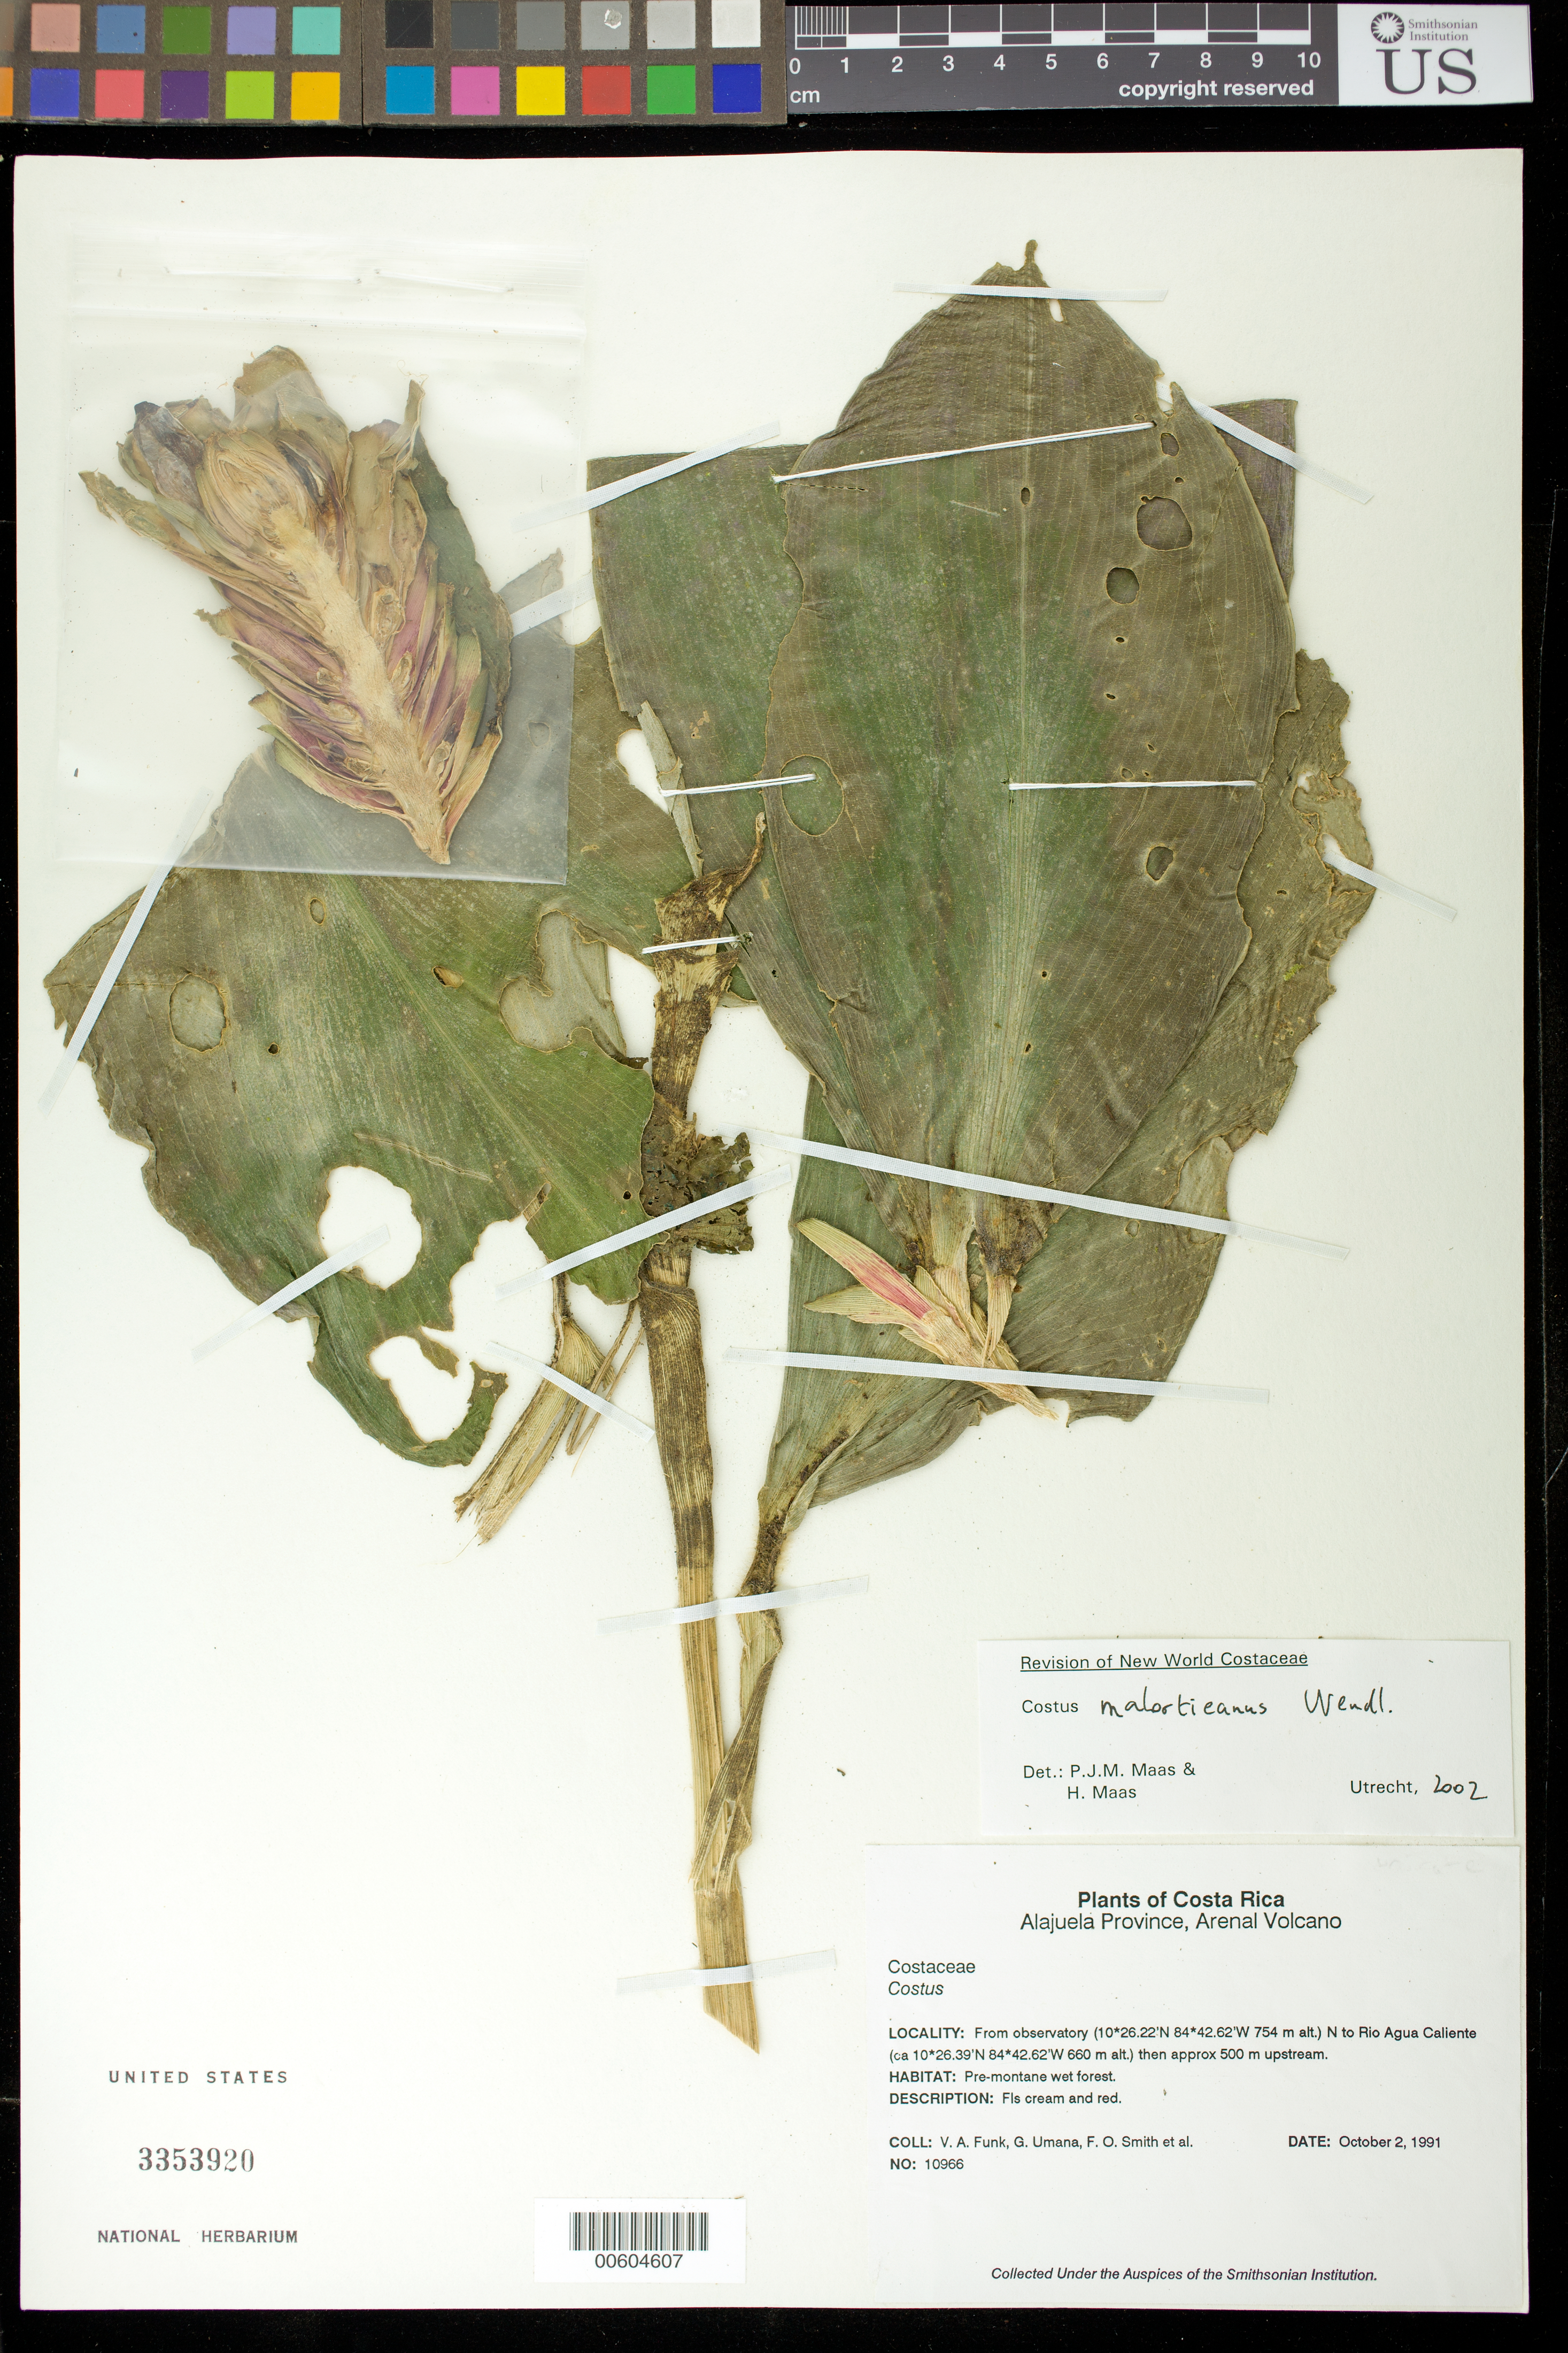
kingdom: Plantae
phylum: Tracheophyta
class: Liliopsida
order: Zingiberales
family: Costaceae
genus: Costus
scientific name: Costus sp.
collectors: V. Funk, G. Umana, F. Smith & et al.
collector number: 10966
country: Costa Rica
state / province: Alajuela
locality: From observatory (10°26'39"N, 84°42'62"W, 754 m alt) N to Rio Agua Caliente (ca 10°26'39"N, 084°42'62"W 660 m alt) then appprox 500 m upstream. Arenal Volcano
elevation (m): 660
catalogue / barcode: US 3353920